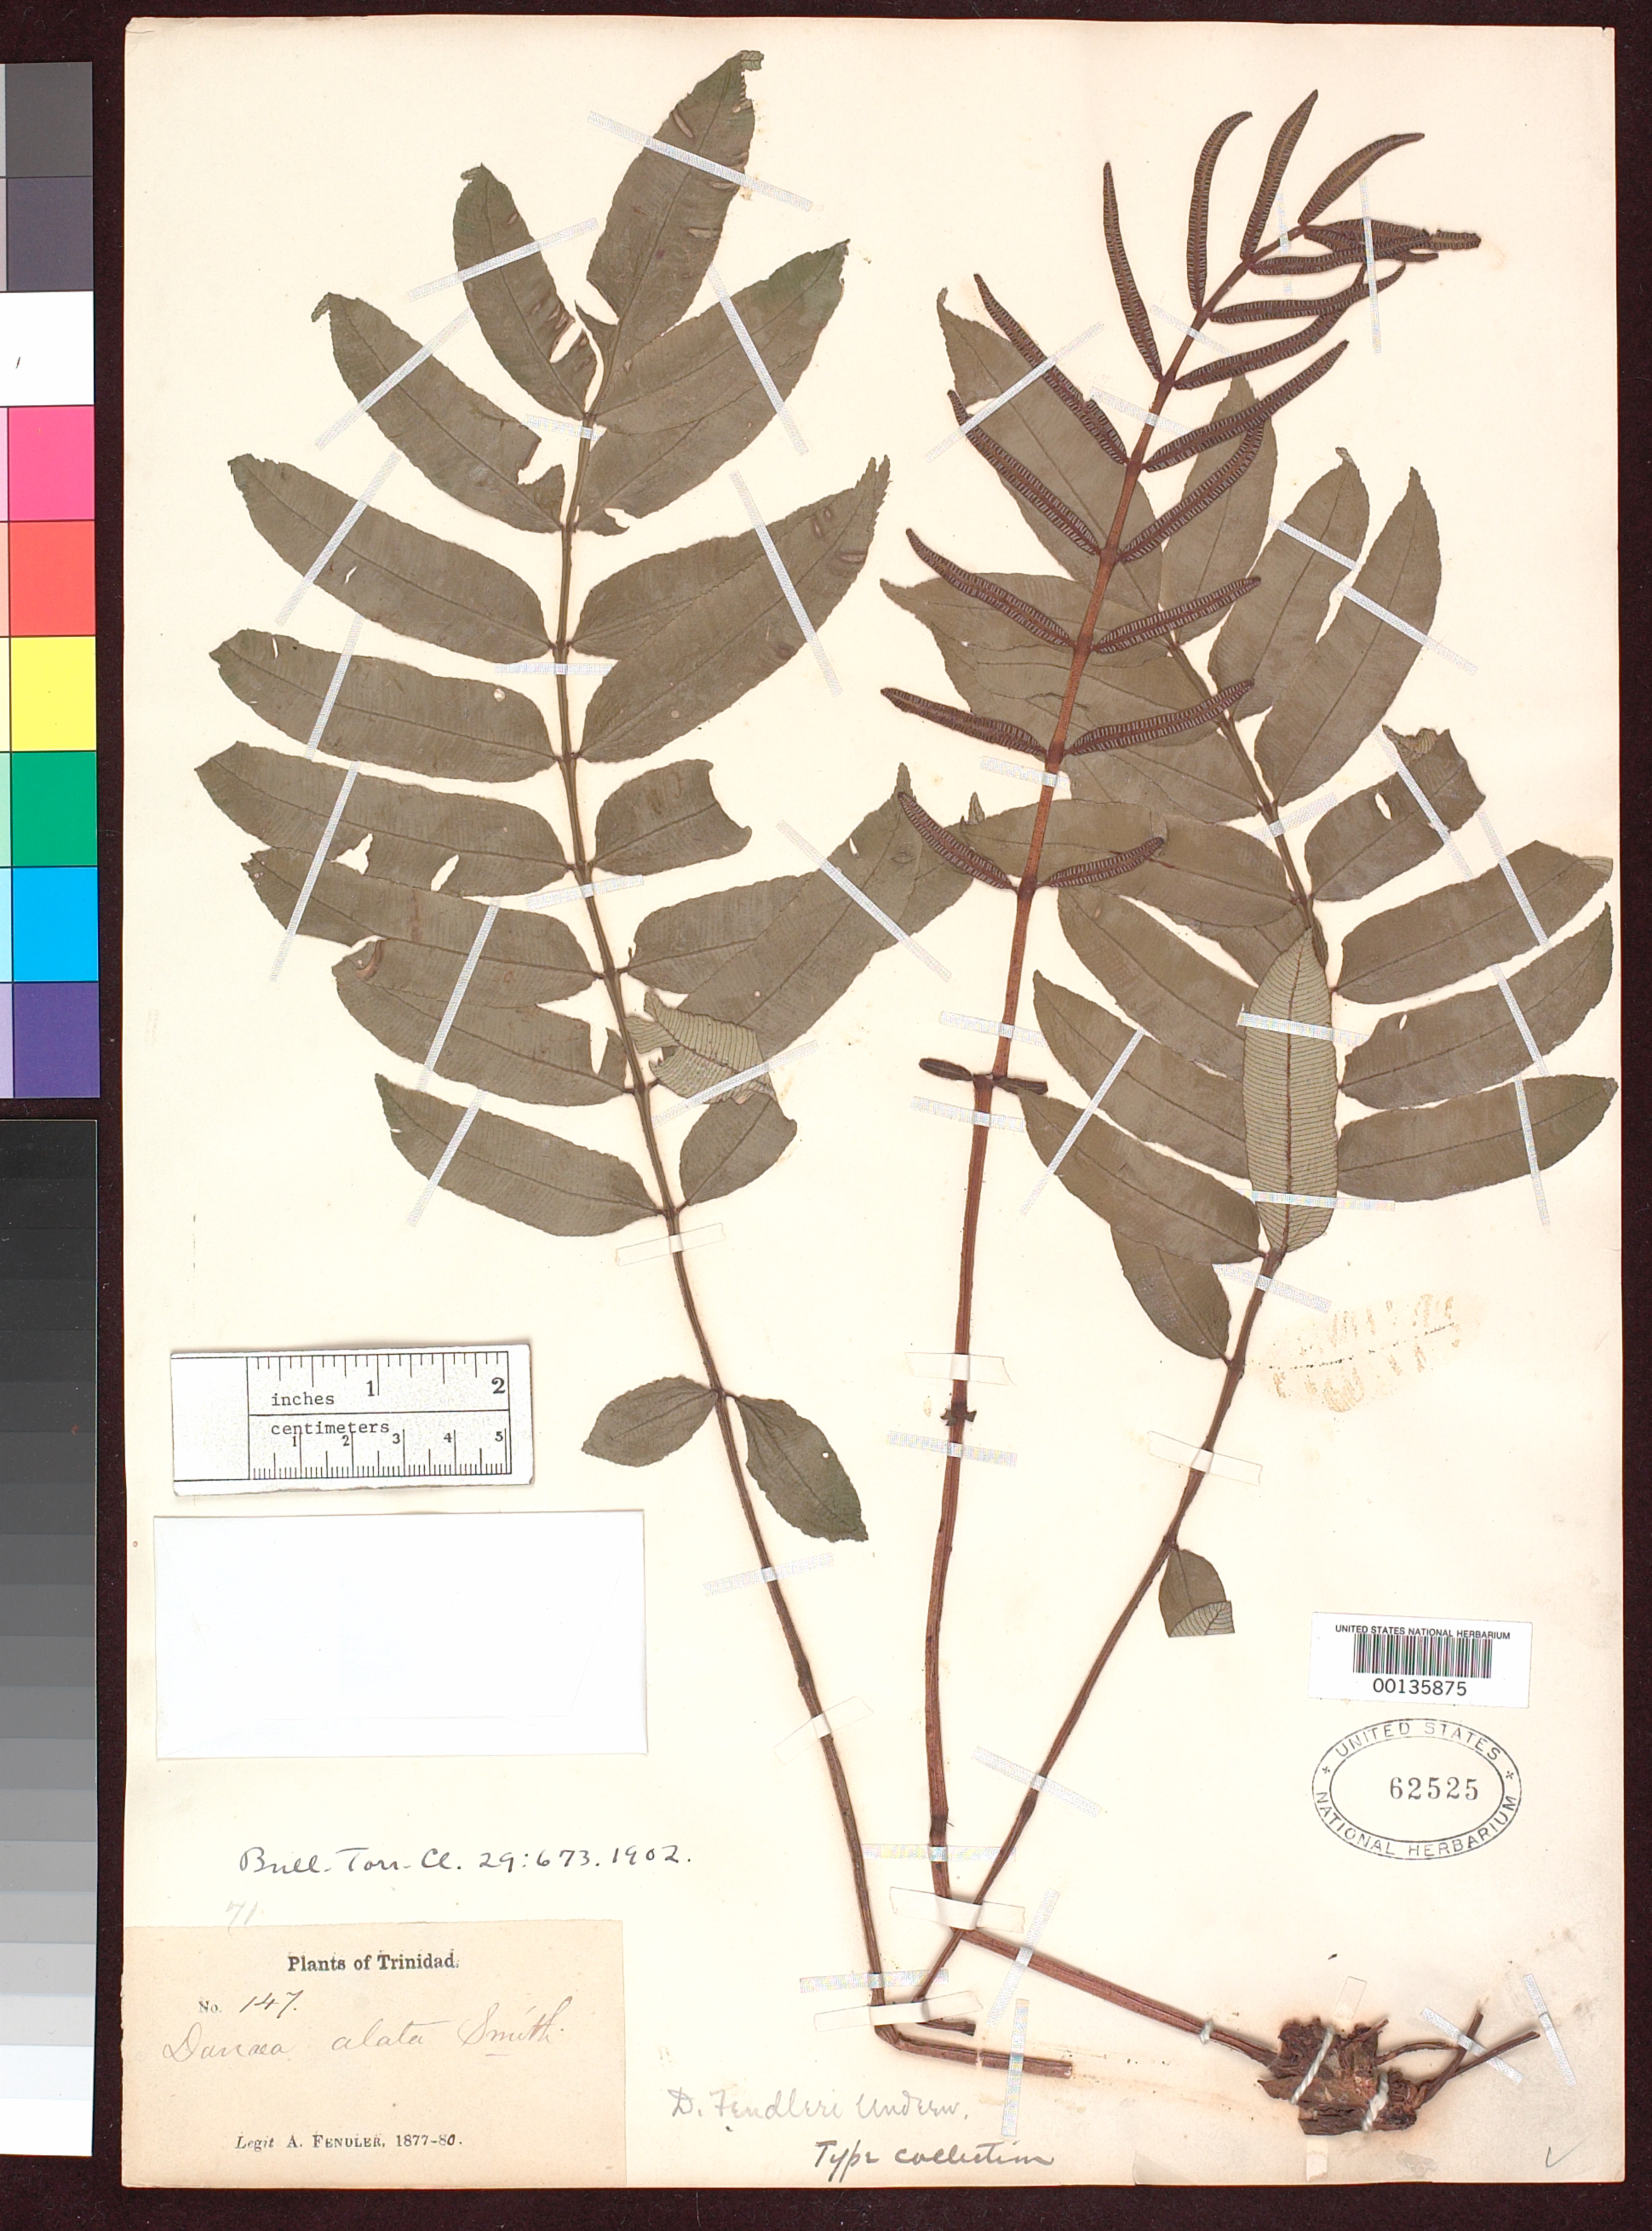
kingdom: Plantae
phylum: Tracheophyta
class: Polypodiopsida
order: Marattiales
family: Marattiaceae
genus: Danaea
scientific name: Danaea fendleri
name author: Underw.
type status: Isotype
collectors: A. Fendler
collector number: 147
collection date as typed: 1877 to -- -- 1880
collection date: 1877/1880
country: Trinidad and Tobago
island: Trinidad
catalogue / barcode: US 62525